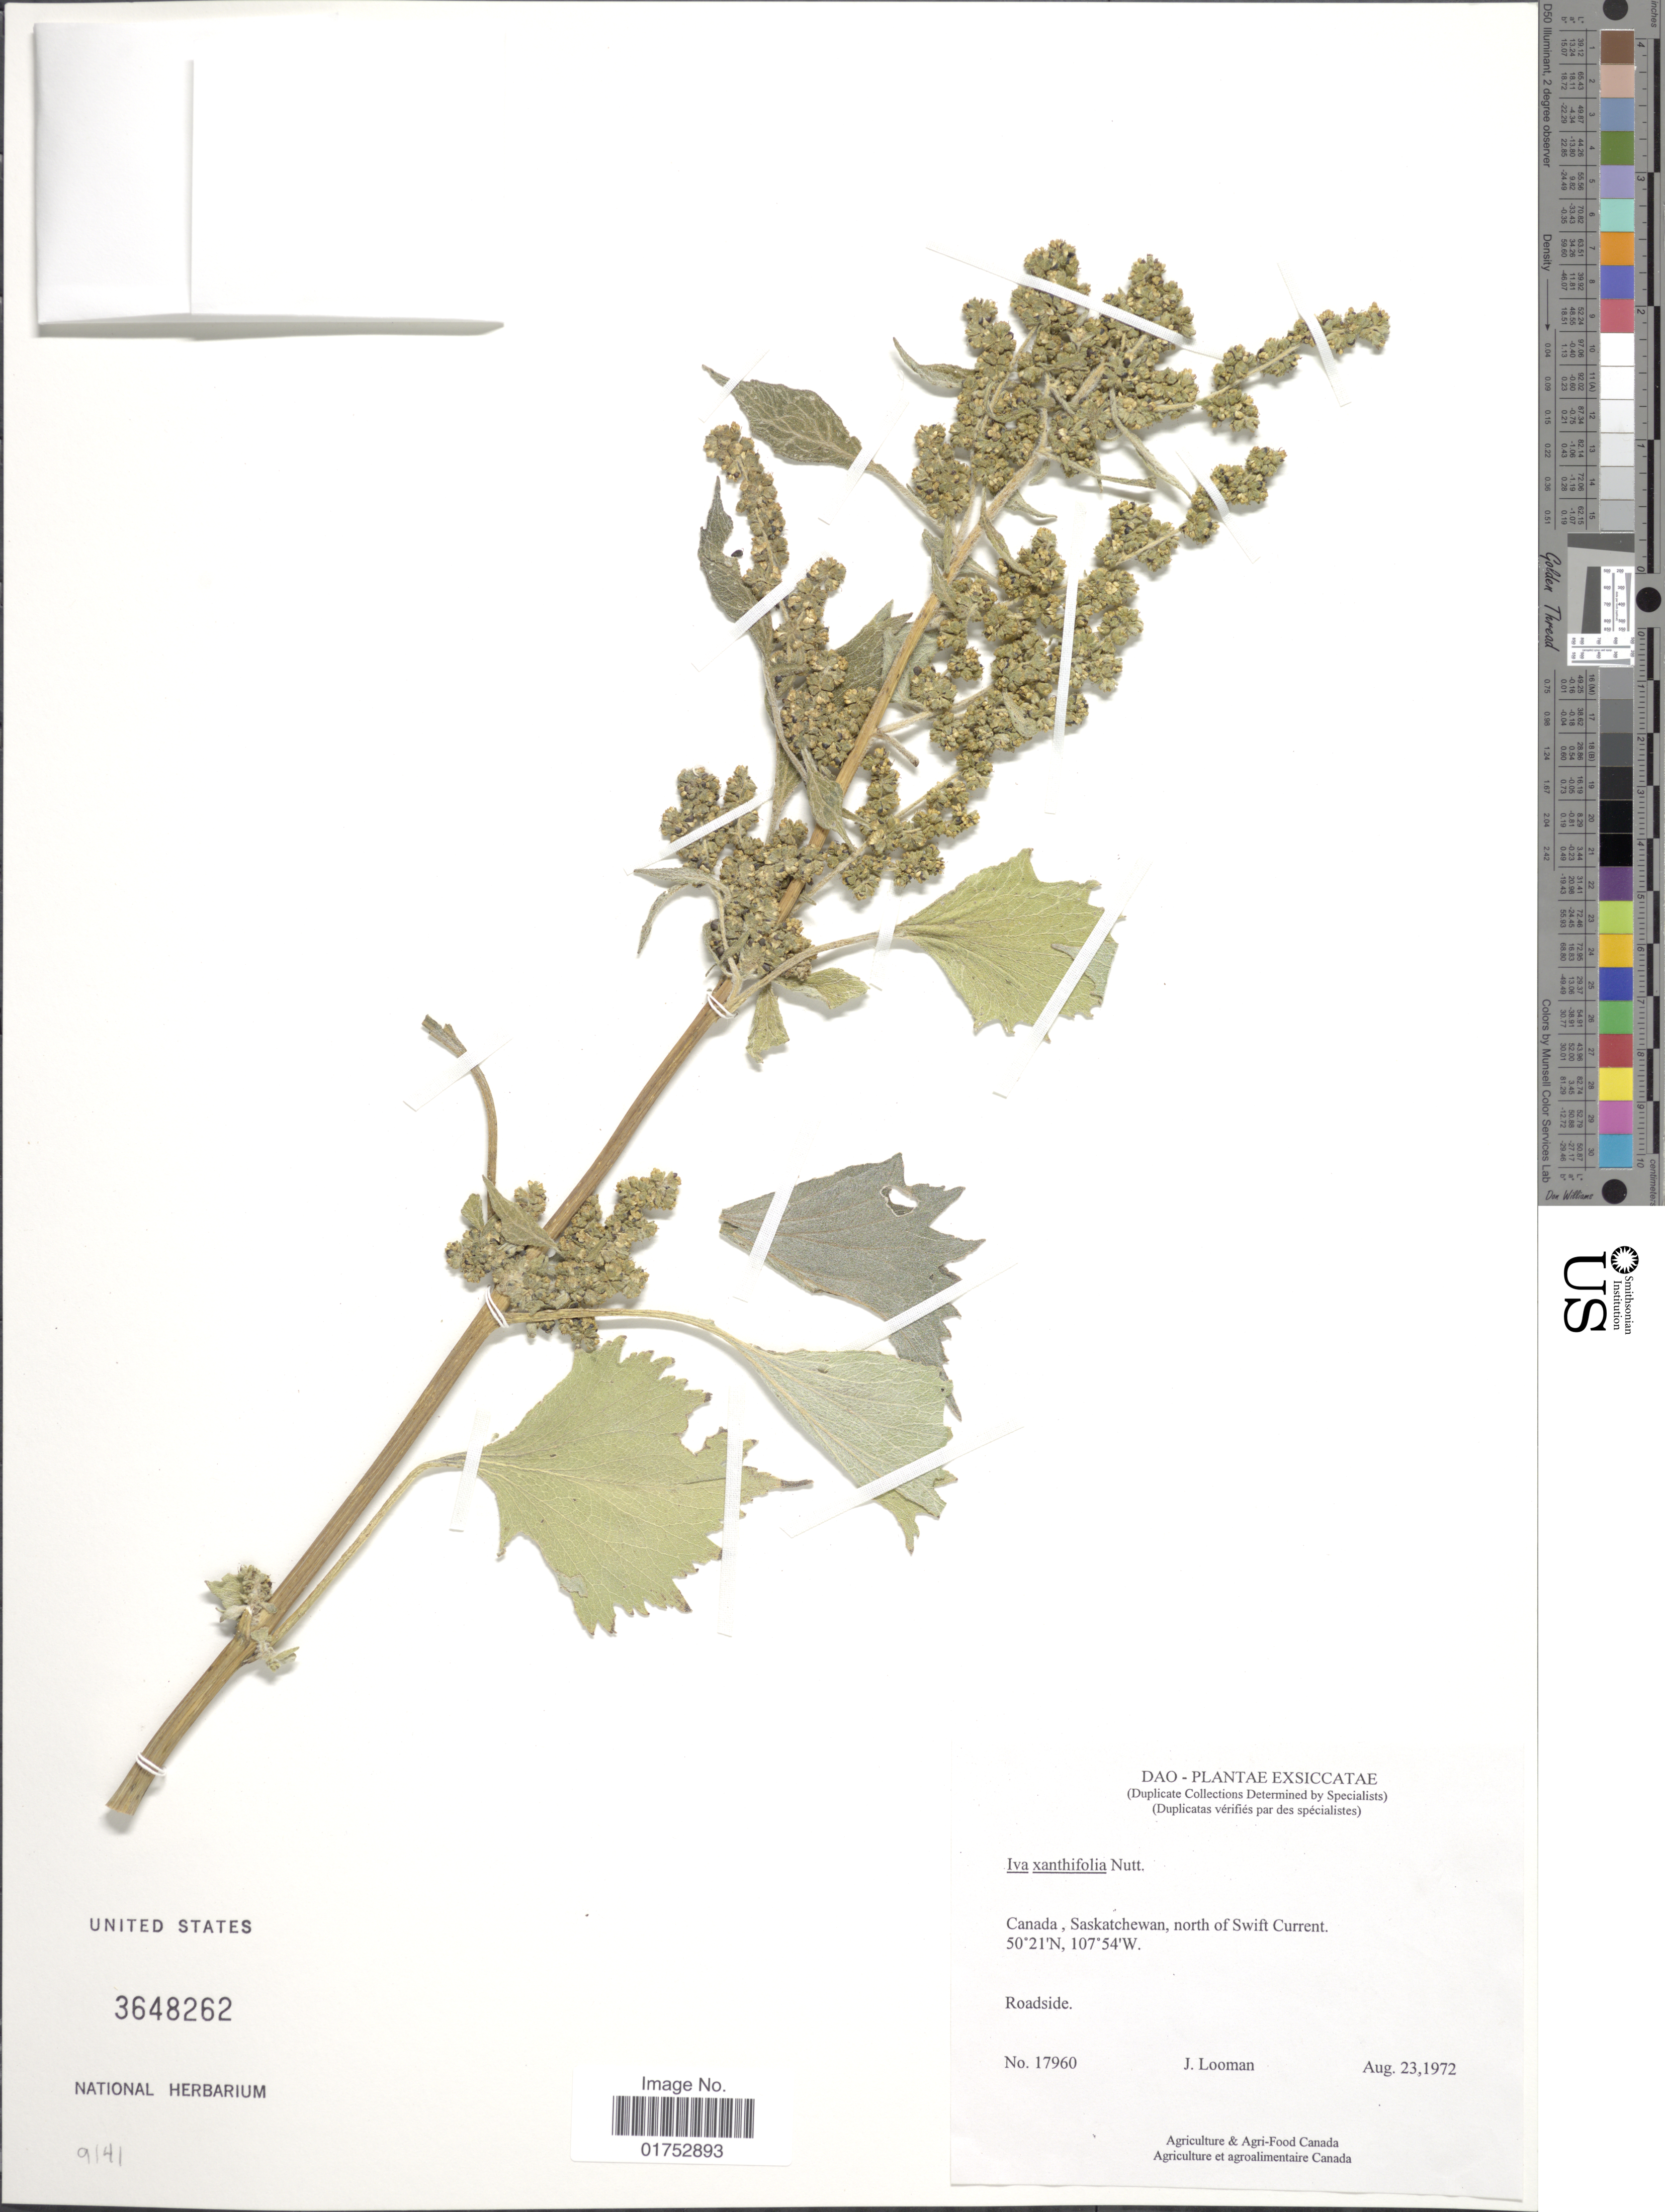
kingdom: Plantae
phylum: Tracheophyta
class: Magnoliopsida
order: Asterales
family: Asteraceae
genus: Iva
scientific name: Iva xanthifolia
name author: Nutt.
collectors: J. Looman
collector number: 17960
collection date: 1972-08-23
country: Canada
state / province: Saskatchewan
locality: Dao, north of Swift Current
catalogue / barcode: US 3648262